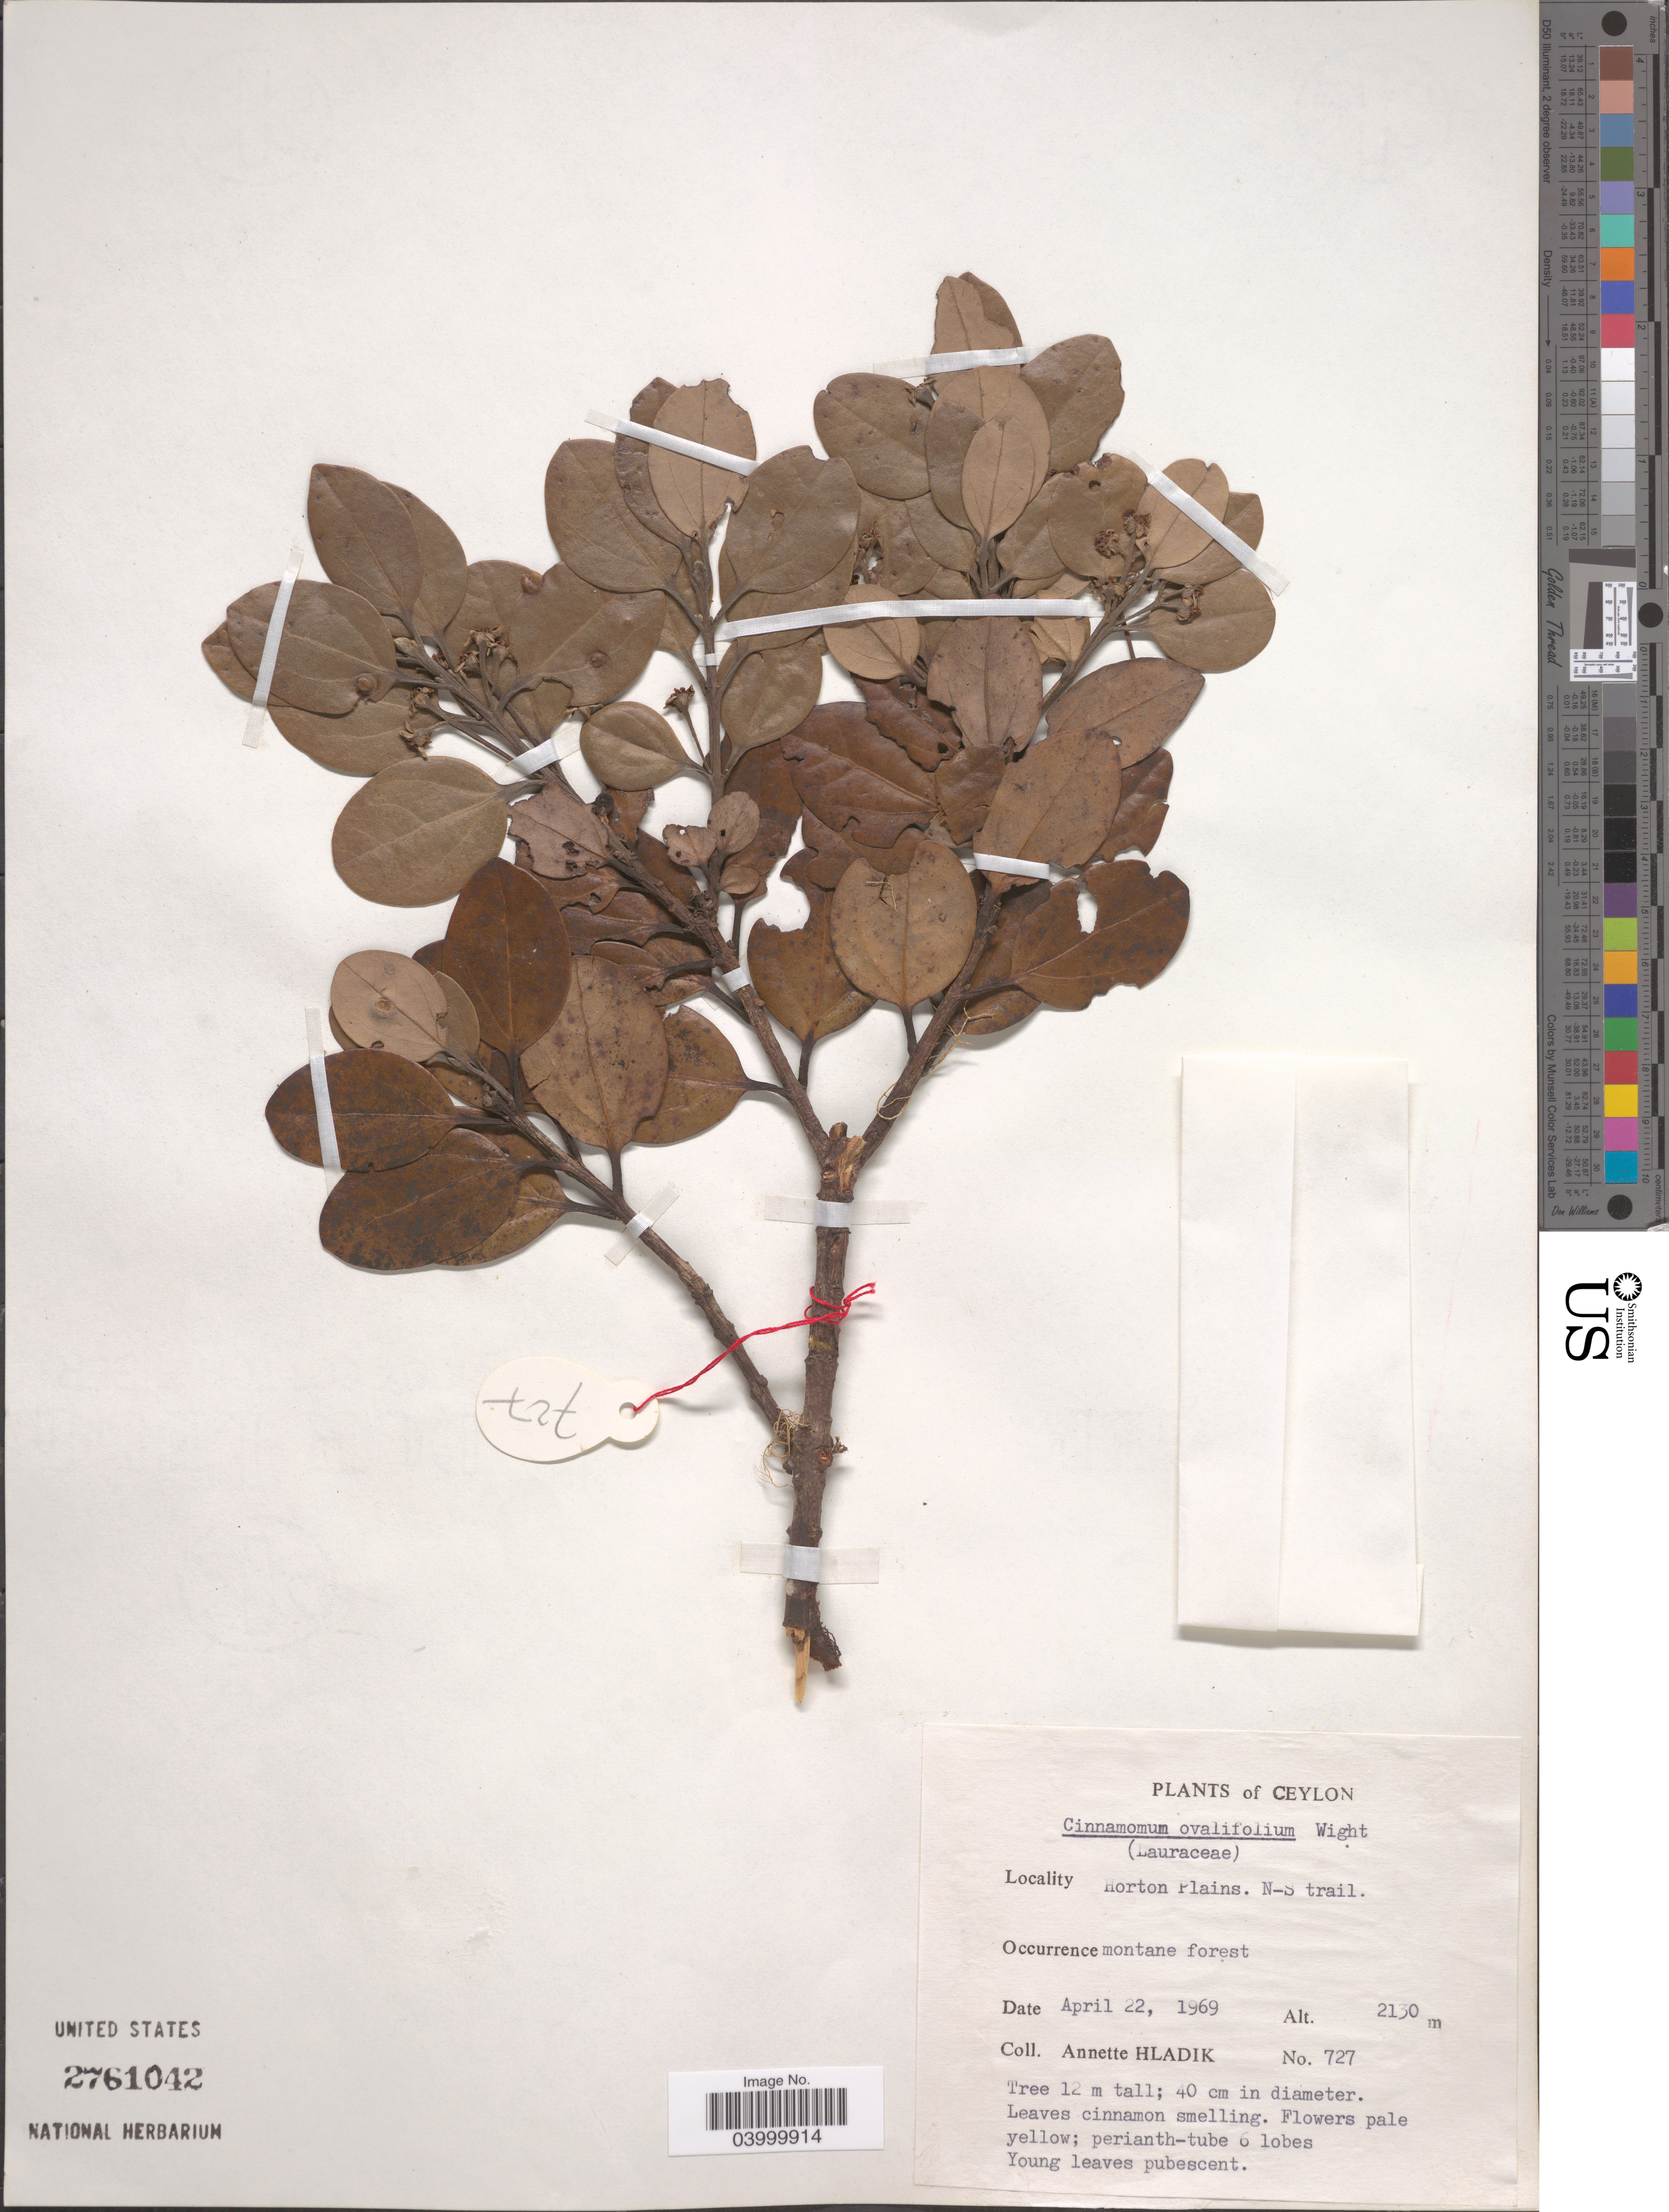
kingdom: Plantae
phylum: Tracheophyta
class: Magnoliopsida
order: Laurales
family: Lauraceae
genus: Cinnamomum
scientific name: Cinnamomum ovalifolium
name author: Wight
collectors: A. Hladik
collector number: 727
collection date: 1969-04-22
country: Sri Lanka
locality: Ceylon. Horton Plains N-S trail.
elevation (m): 2130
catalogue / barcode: US 2761042